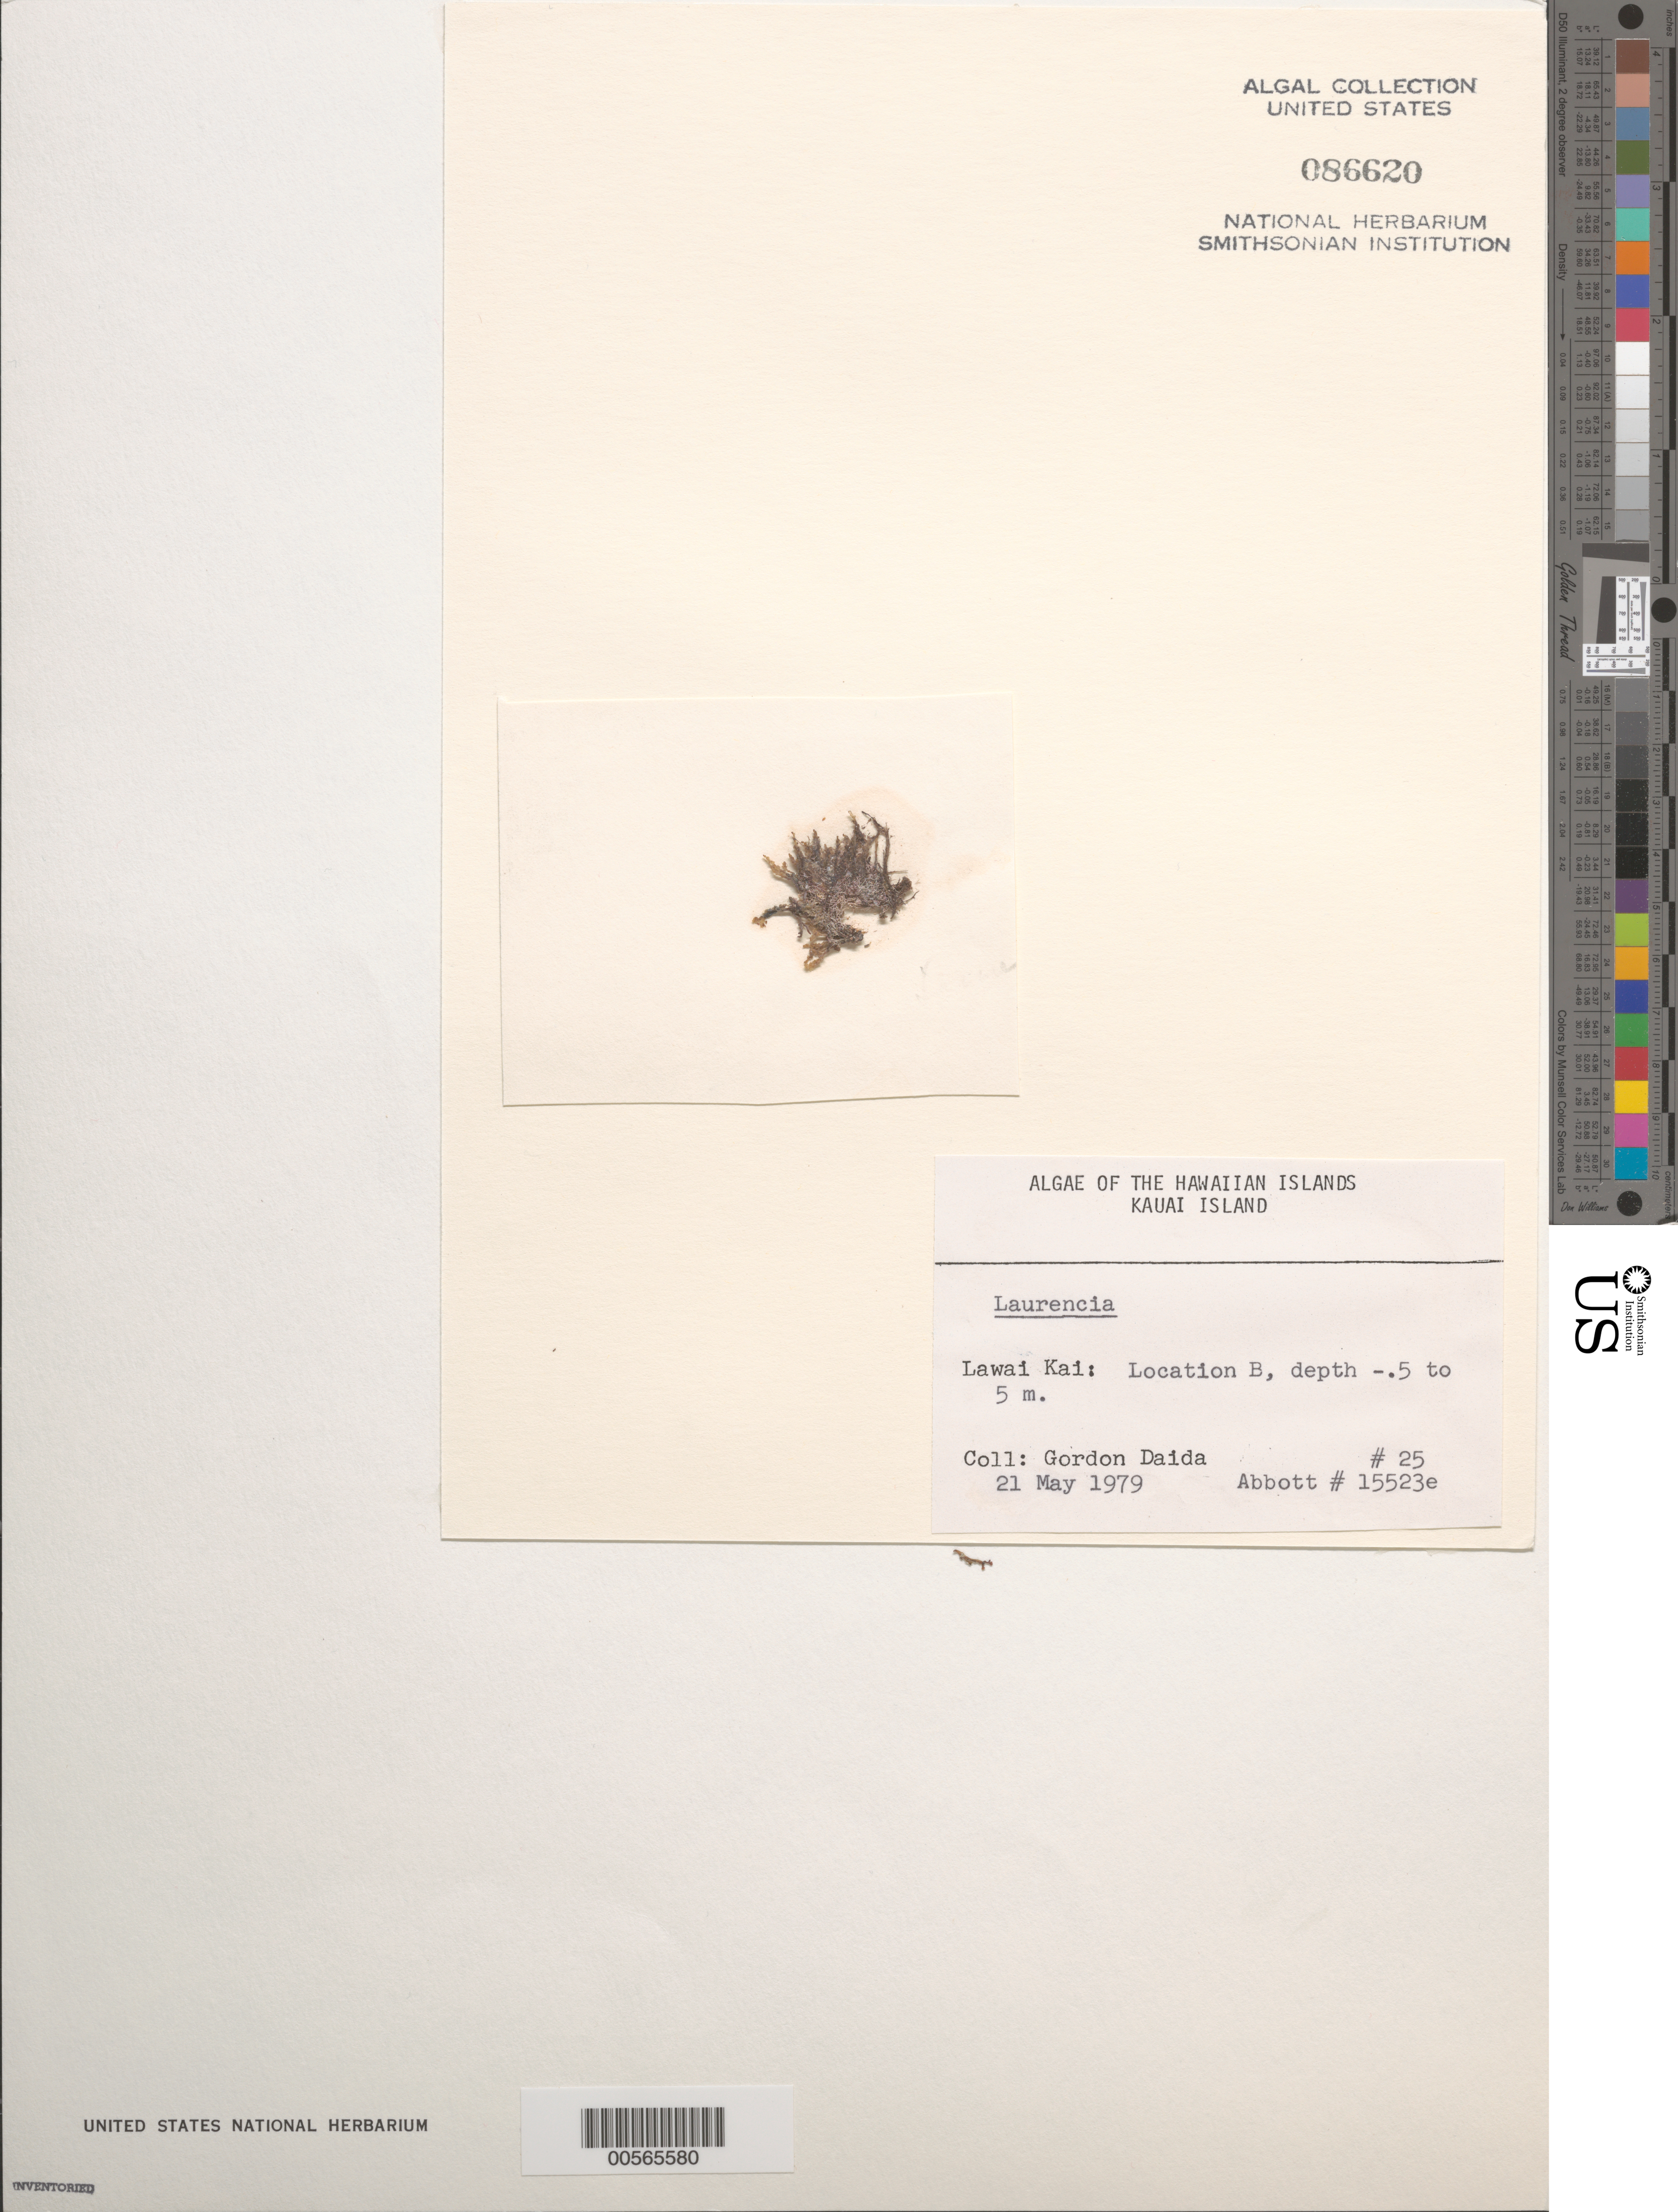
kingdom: Plantae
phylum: Rhodophyta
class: Florideophyceae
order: Ceramiales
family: Rhodomelaceae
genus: Laurencia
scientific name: Laurencia sp.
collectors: G. Daida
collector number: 25 & IAA 15523E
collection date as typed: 21 May 1979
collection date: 1979-05-21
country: United States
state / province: Hawaii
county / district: Kauai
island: Kaua'i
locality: Lawai Kai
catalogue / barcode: US 86620